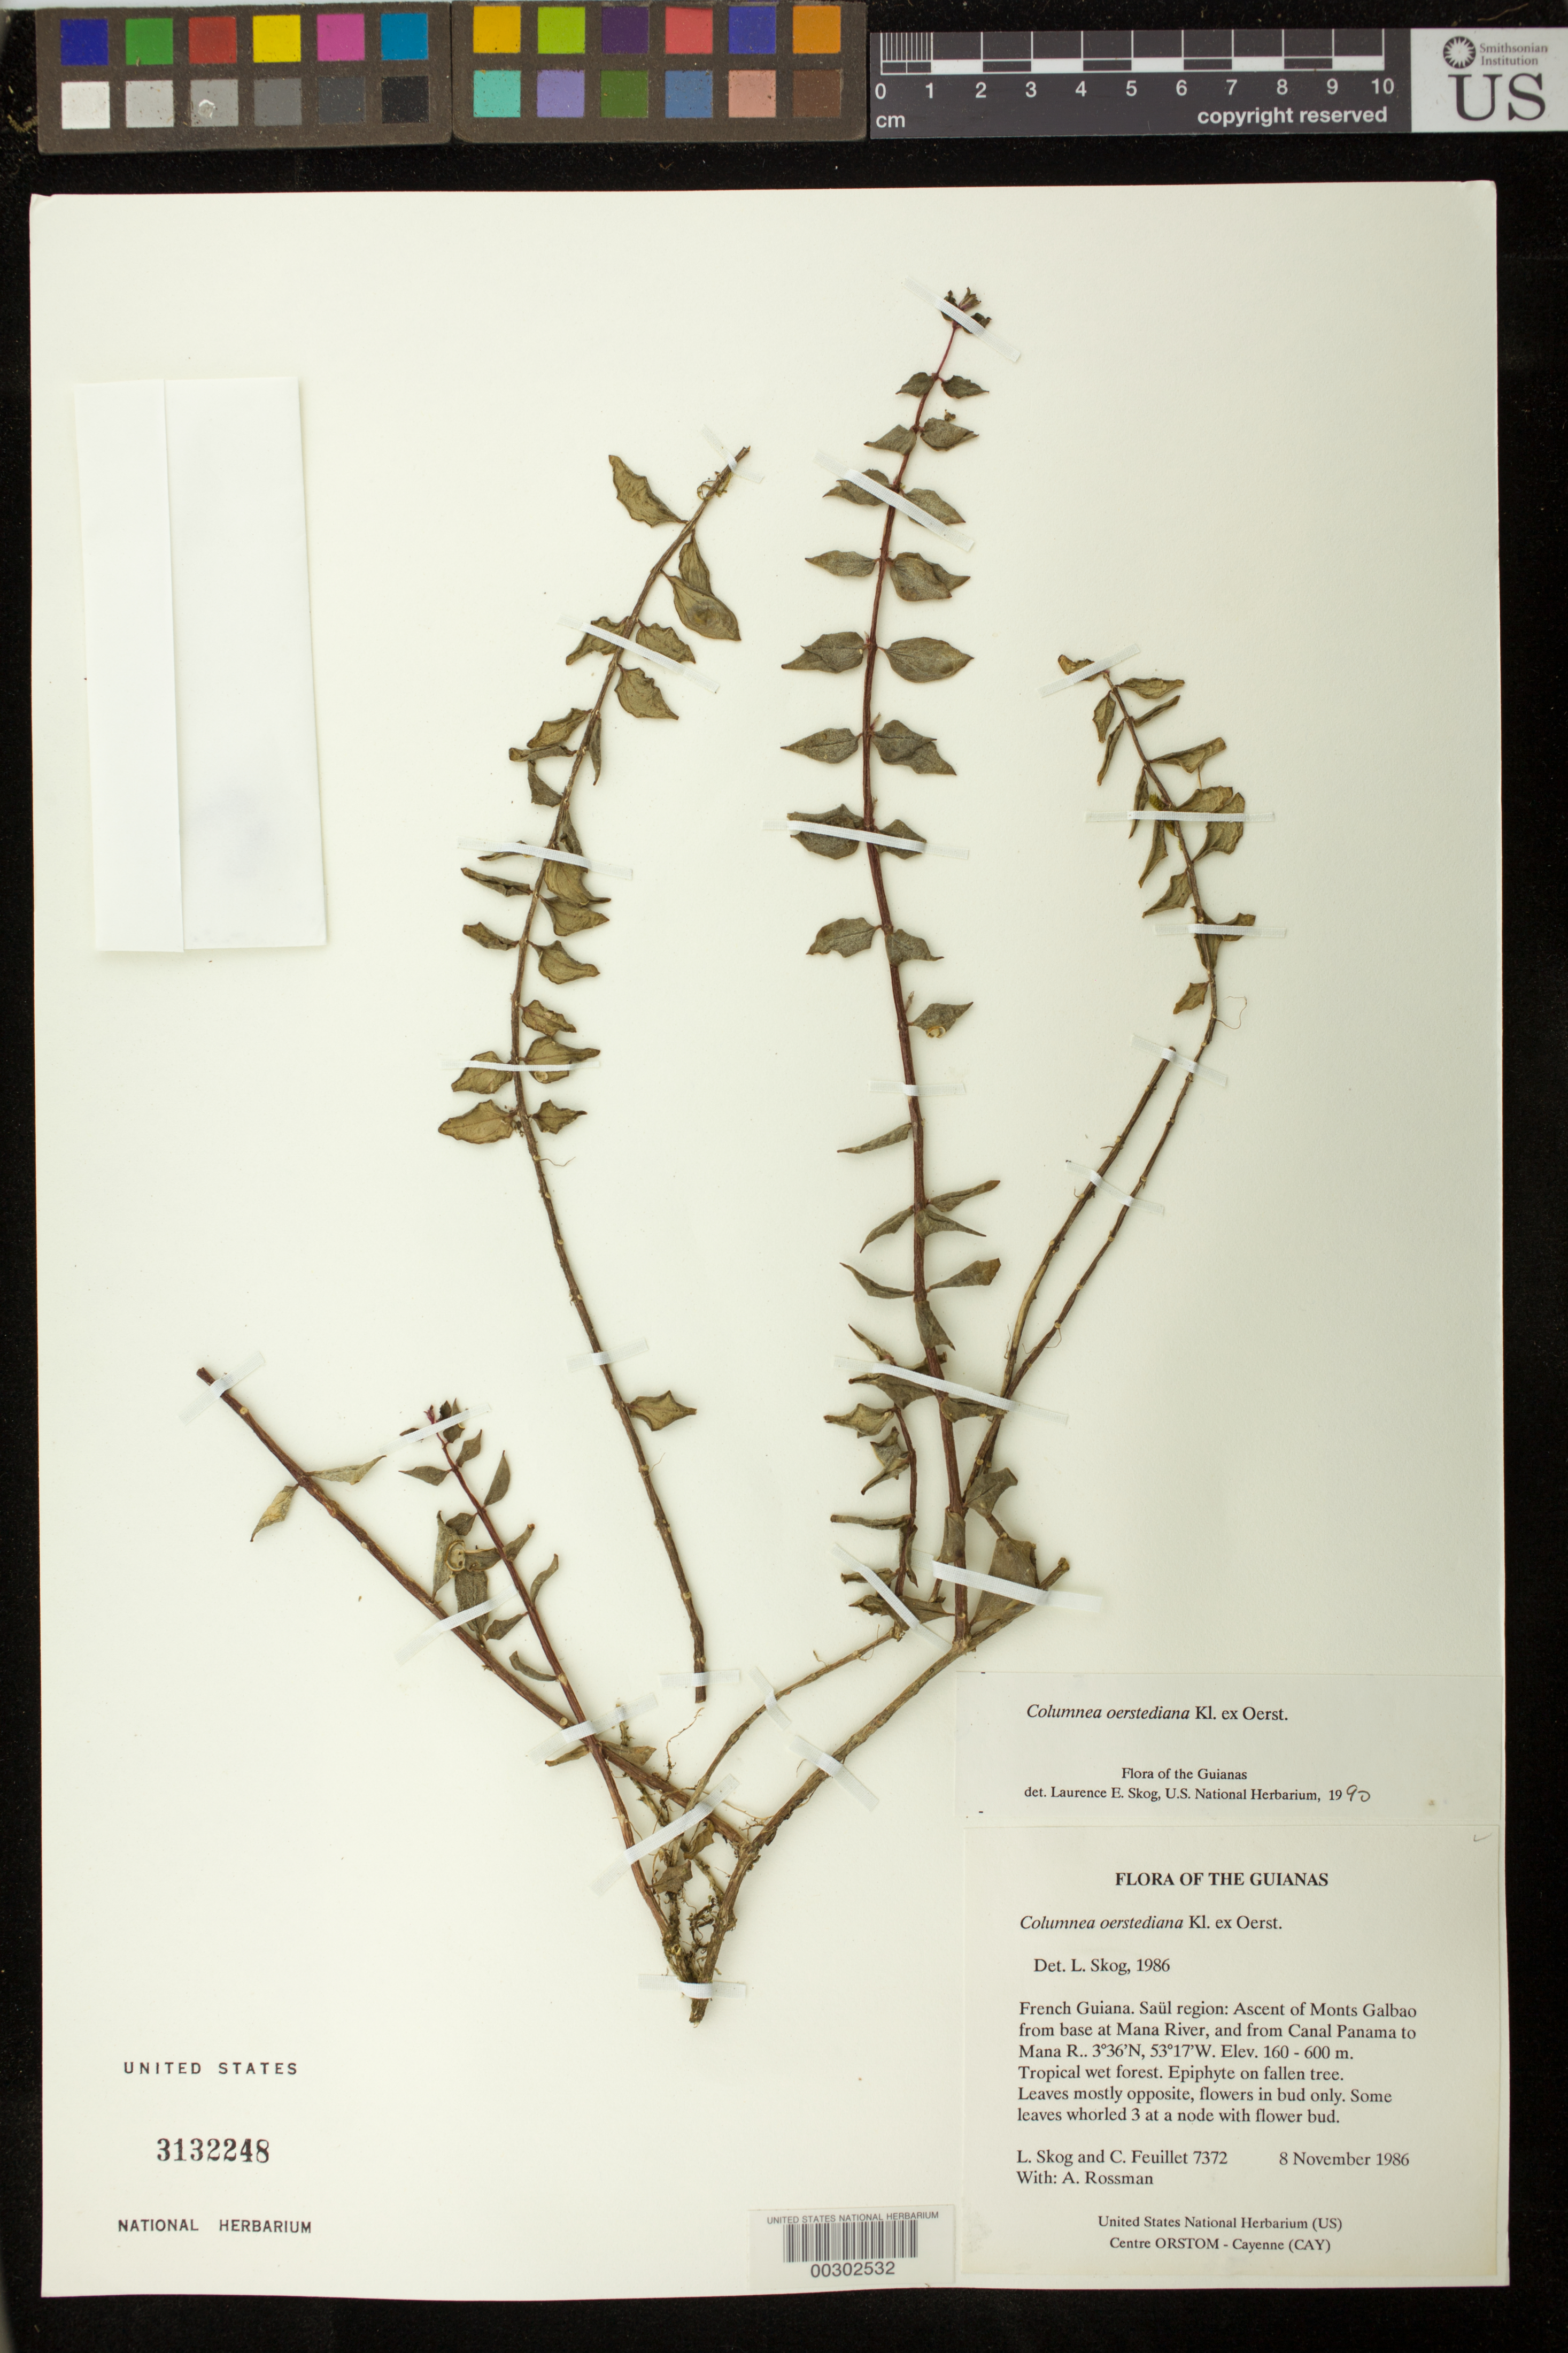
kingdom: Plantae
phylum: Tracheophyta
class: Magnoliopsida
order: Lamiales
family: Gesneriaceae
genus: Columnea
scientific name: Columnea oerstediana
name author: Klotzsch ex Oerst.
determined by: Skog, Laurence E.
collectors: L. E. Skog, C. Feuillet & A. Rossman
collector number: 7372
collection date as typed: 08 Nov 1986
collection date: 1986-11-08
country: French Guiana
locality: Saül. Ascent of Monts Galbao from base at Mana River, and from Canal Panama to Mana River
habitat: Tropical wet forest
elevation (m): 160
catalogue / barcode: US 3132248